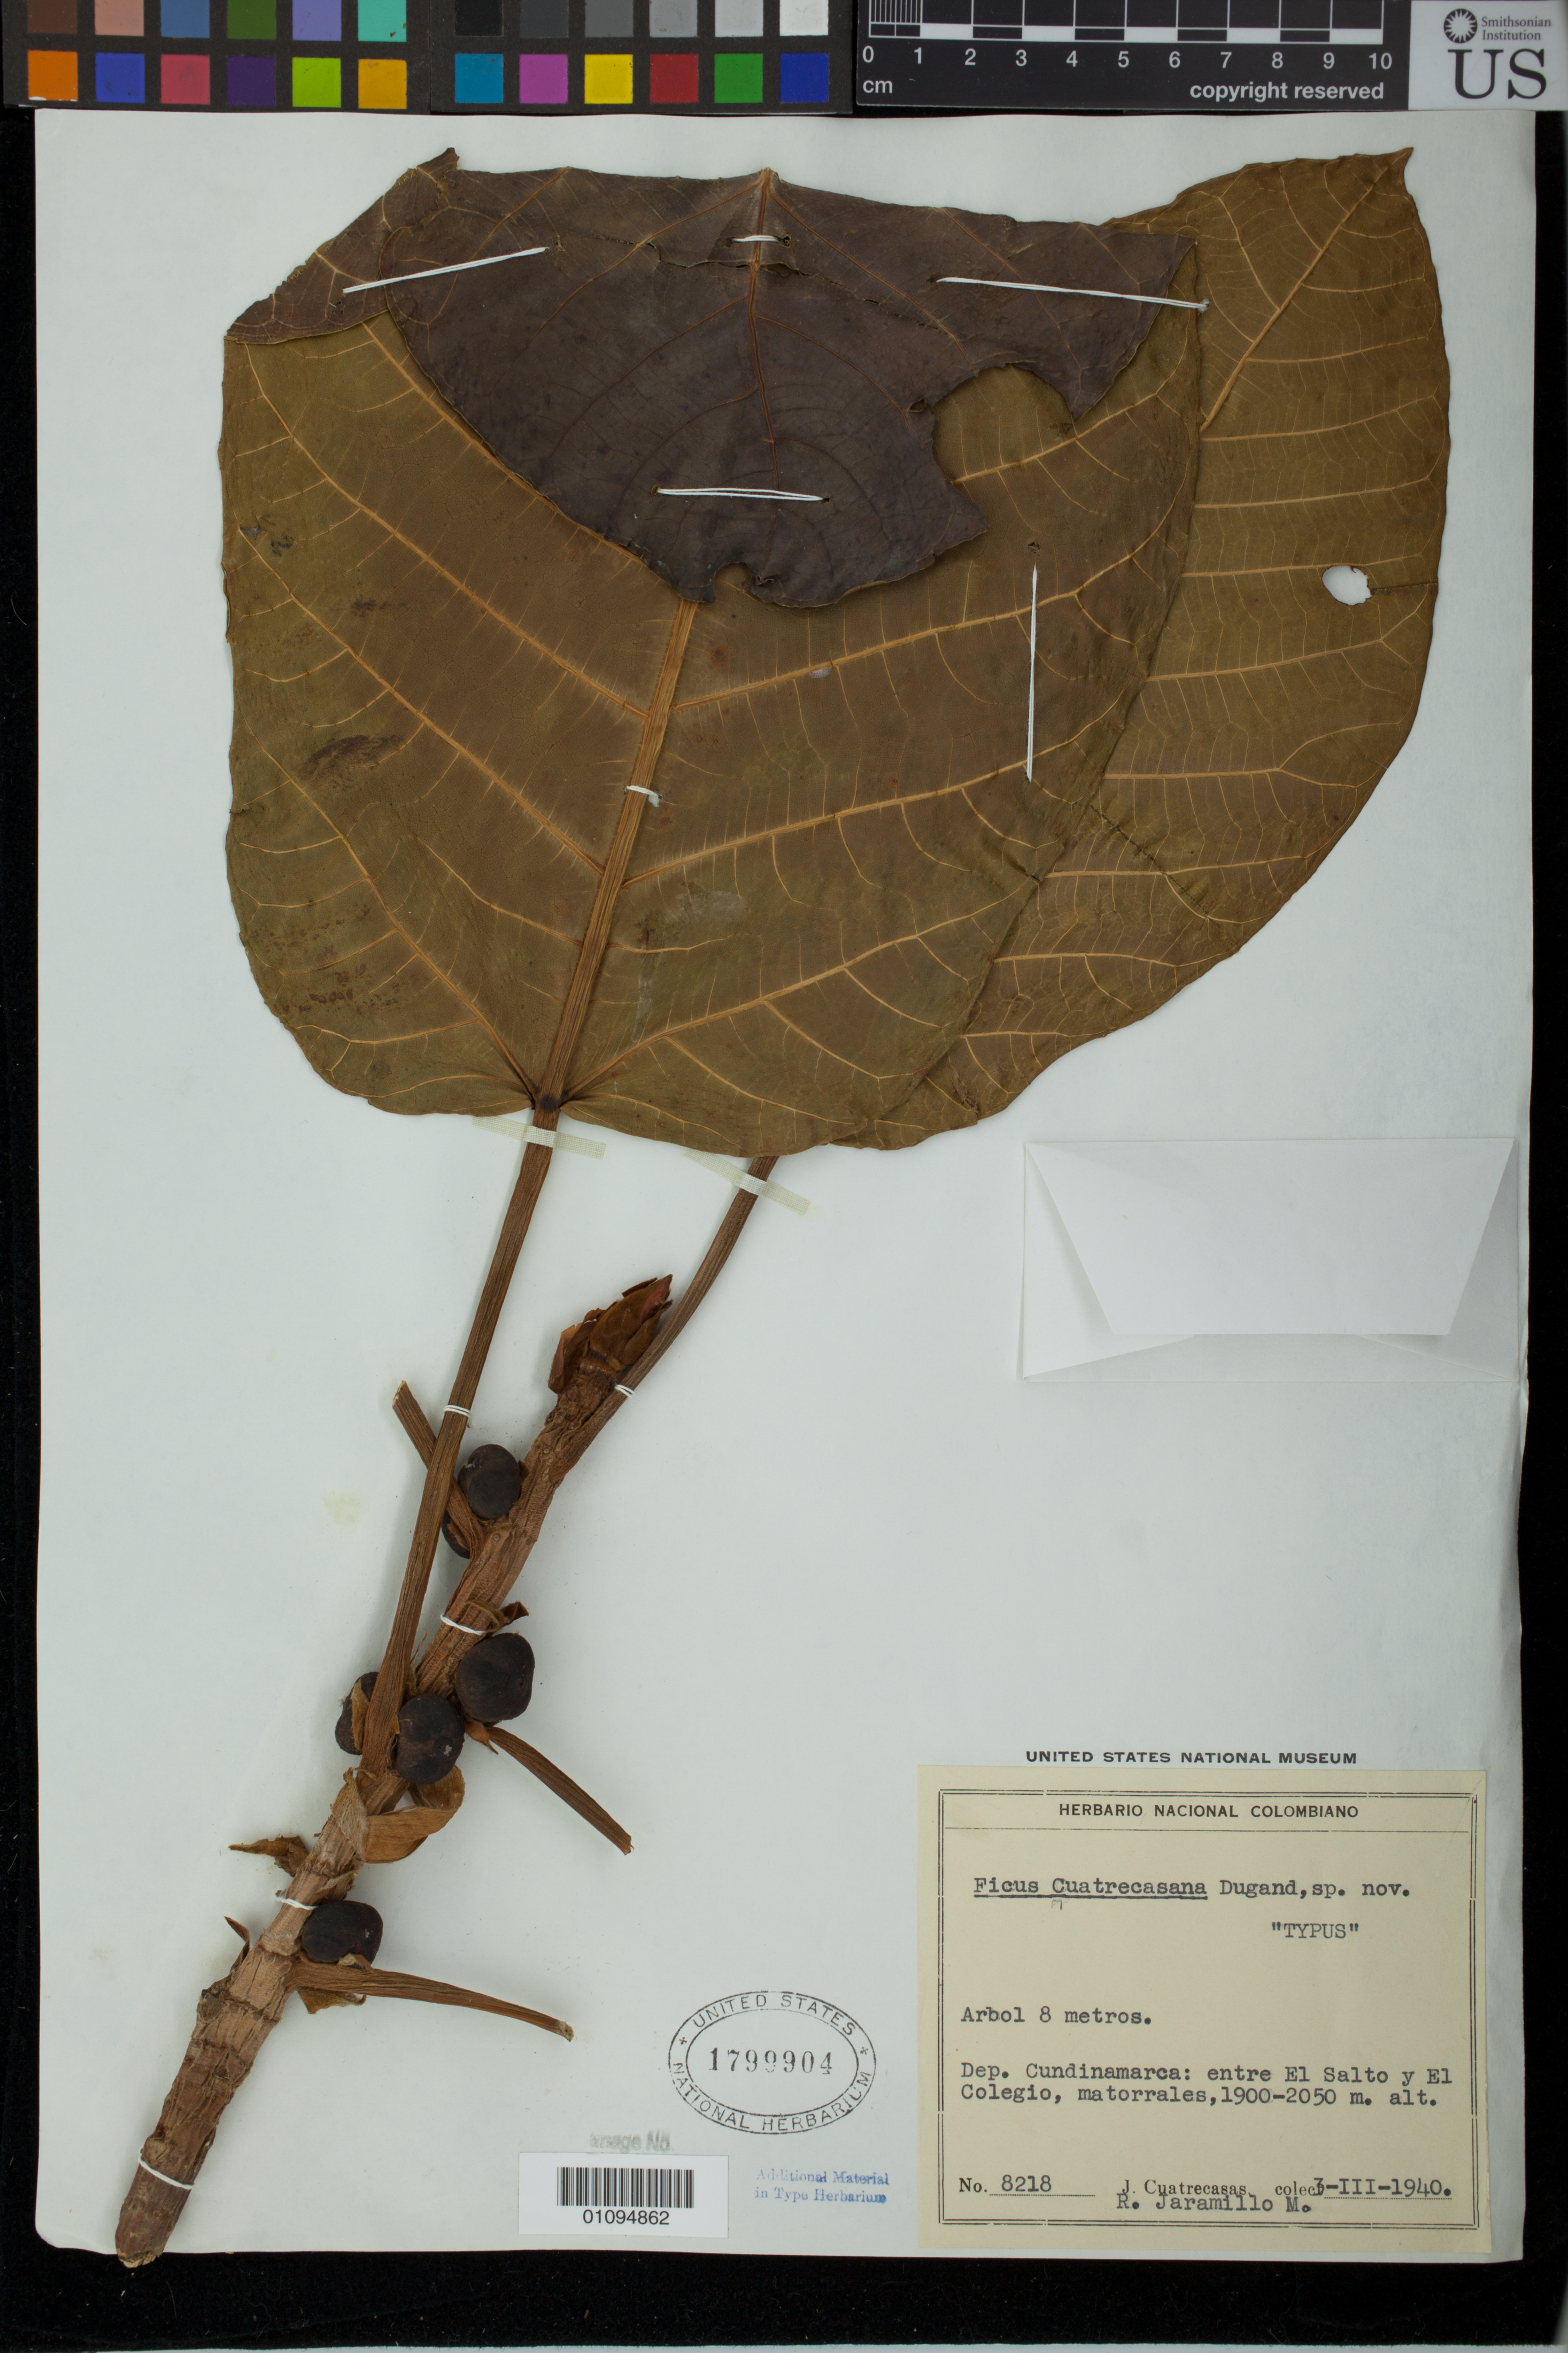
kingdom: Plantae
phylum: Tracheophyta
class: Magnoliopsida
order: Rosales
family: Moraceae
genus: Ficus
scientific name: Ficus cuatrecasasiana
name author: Dugand G.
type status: Isotype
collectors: J. Cuatrecasas & R. Jaramillo M.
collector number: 8218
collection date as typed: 03 Mar 1940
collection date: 1940-03-03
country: Colombia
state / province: Cundinamarca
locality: Between El Salto and El Colegio.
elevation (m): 1900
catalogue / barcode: US 1799904